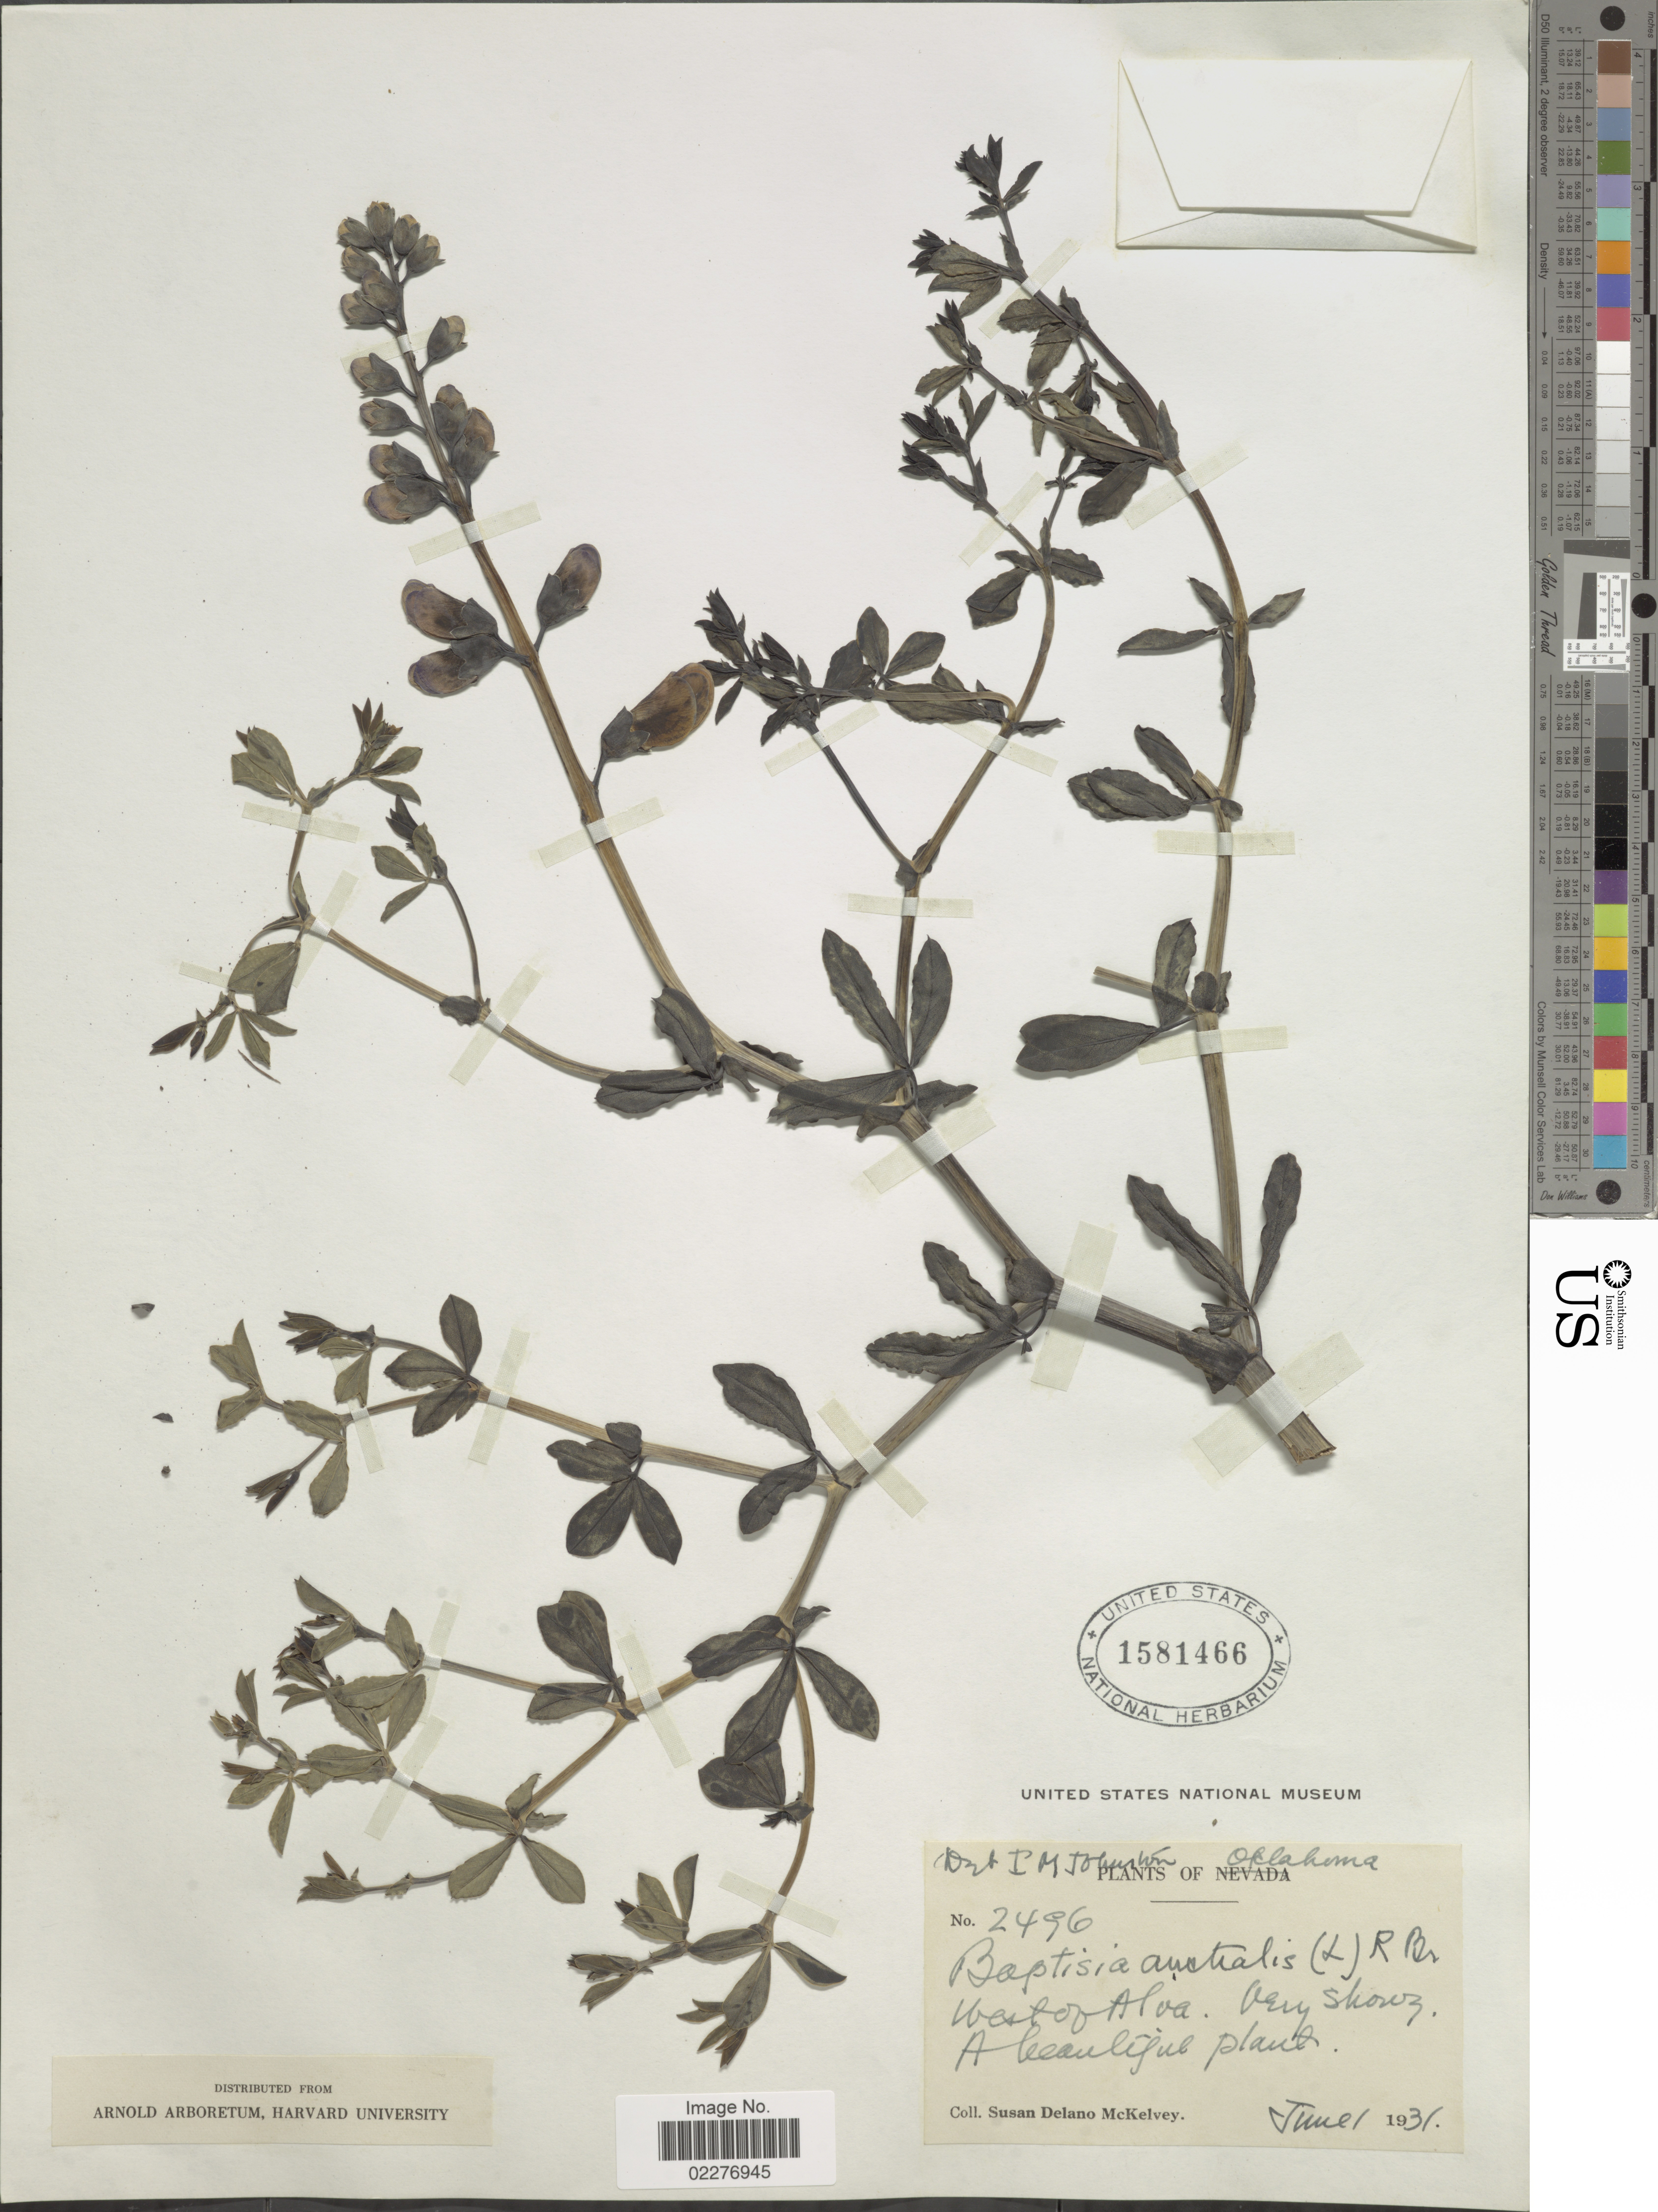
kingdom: Plantae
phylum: Tracheophyta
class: Magnoliopsida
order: Fabales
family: Fabaceae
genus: Baptisia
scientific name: Baptisia minor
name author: Lehm.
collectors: S. A. McKelvey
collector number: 2496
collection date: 1931-06-01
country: United States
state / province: Oklahoma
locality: West of Alva. Very shown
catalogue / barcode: US 1581466